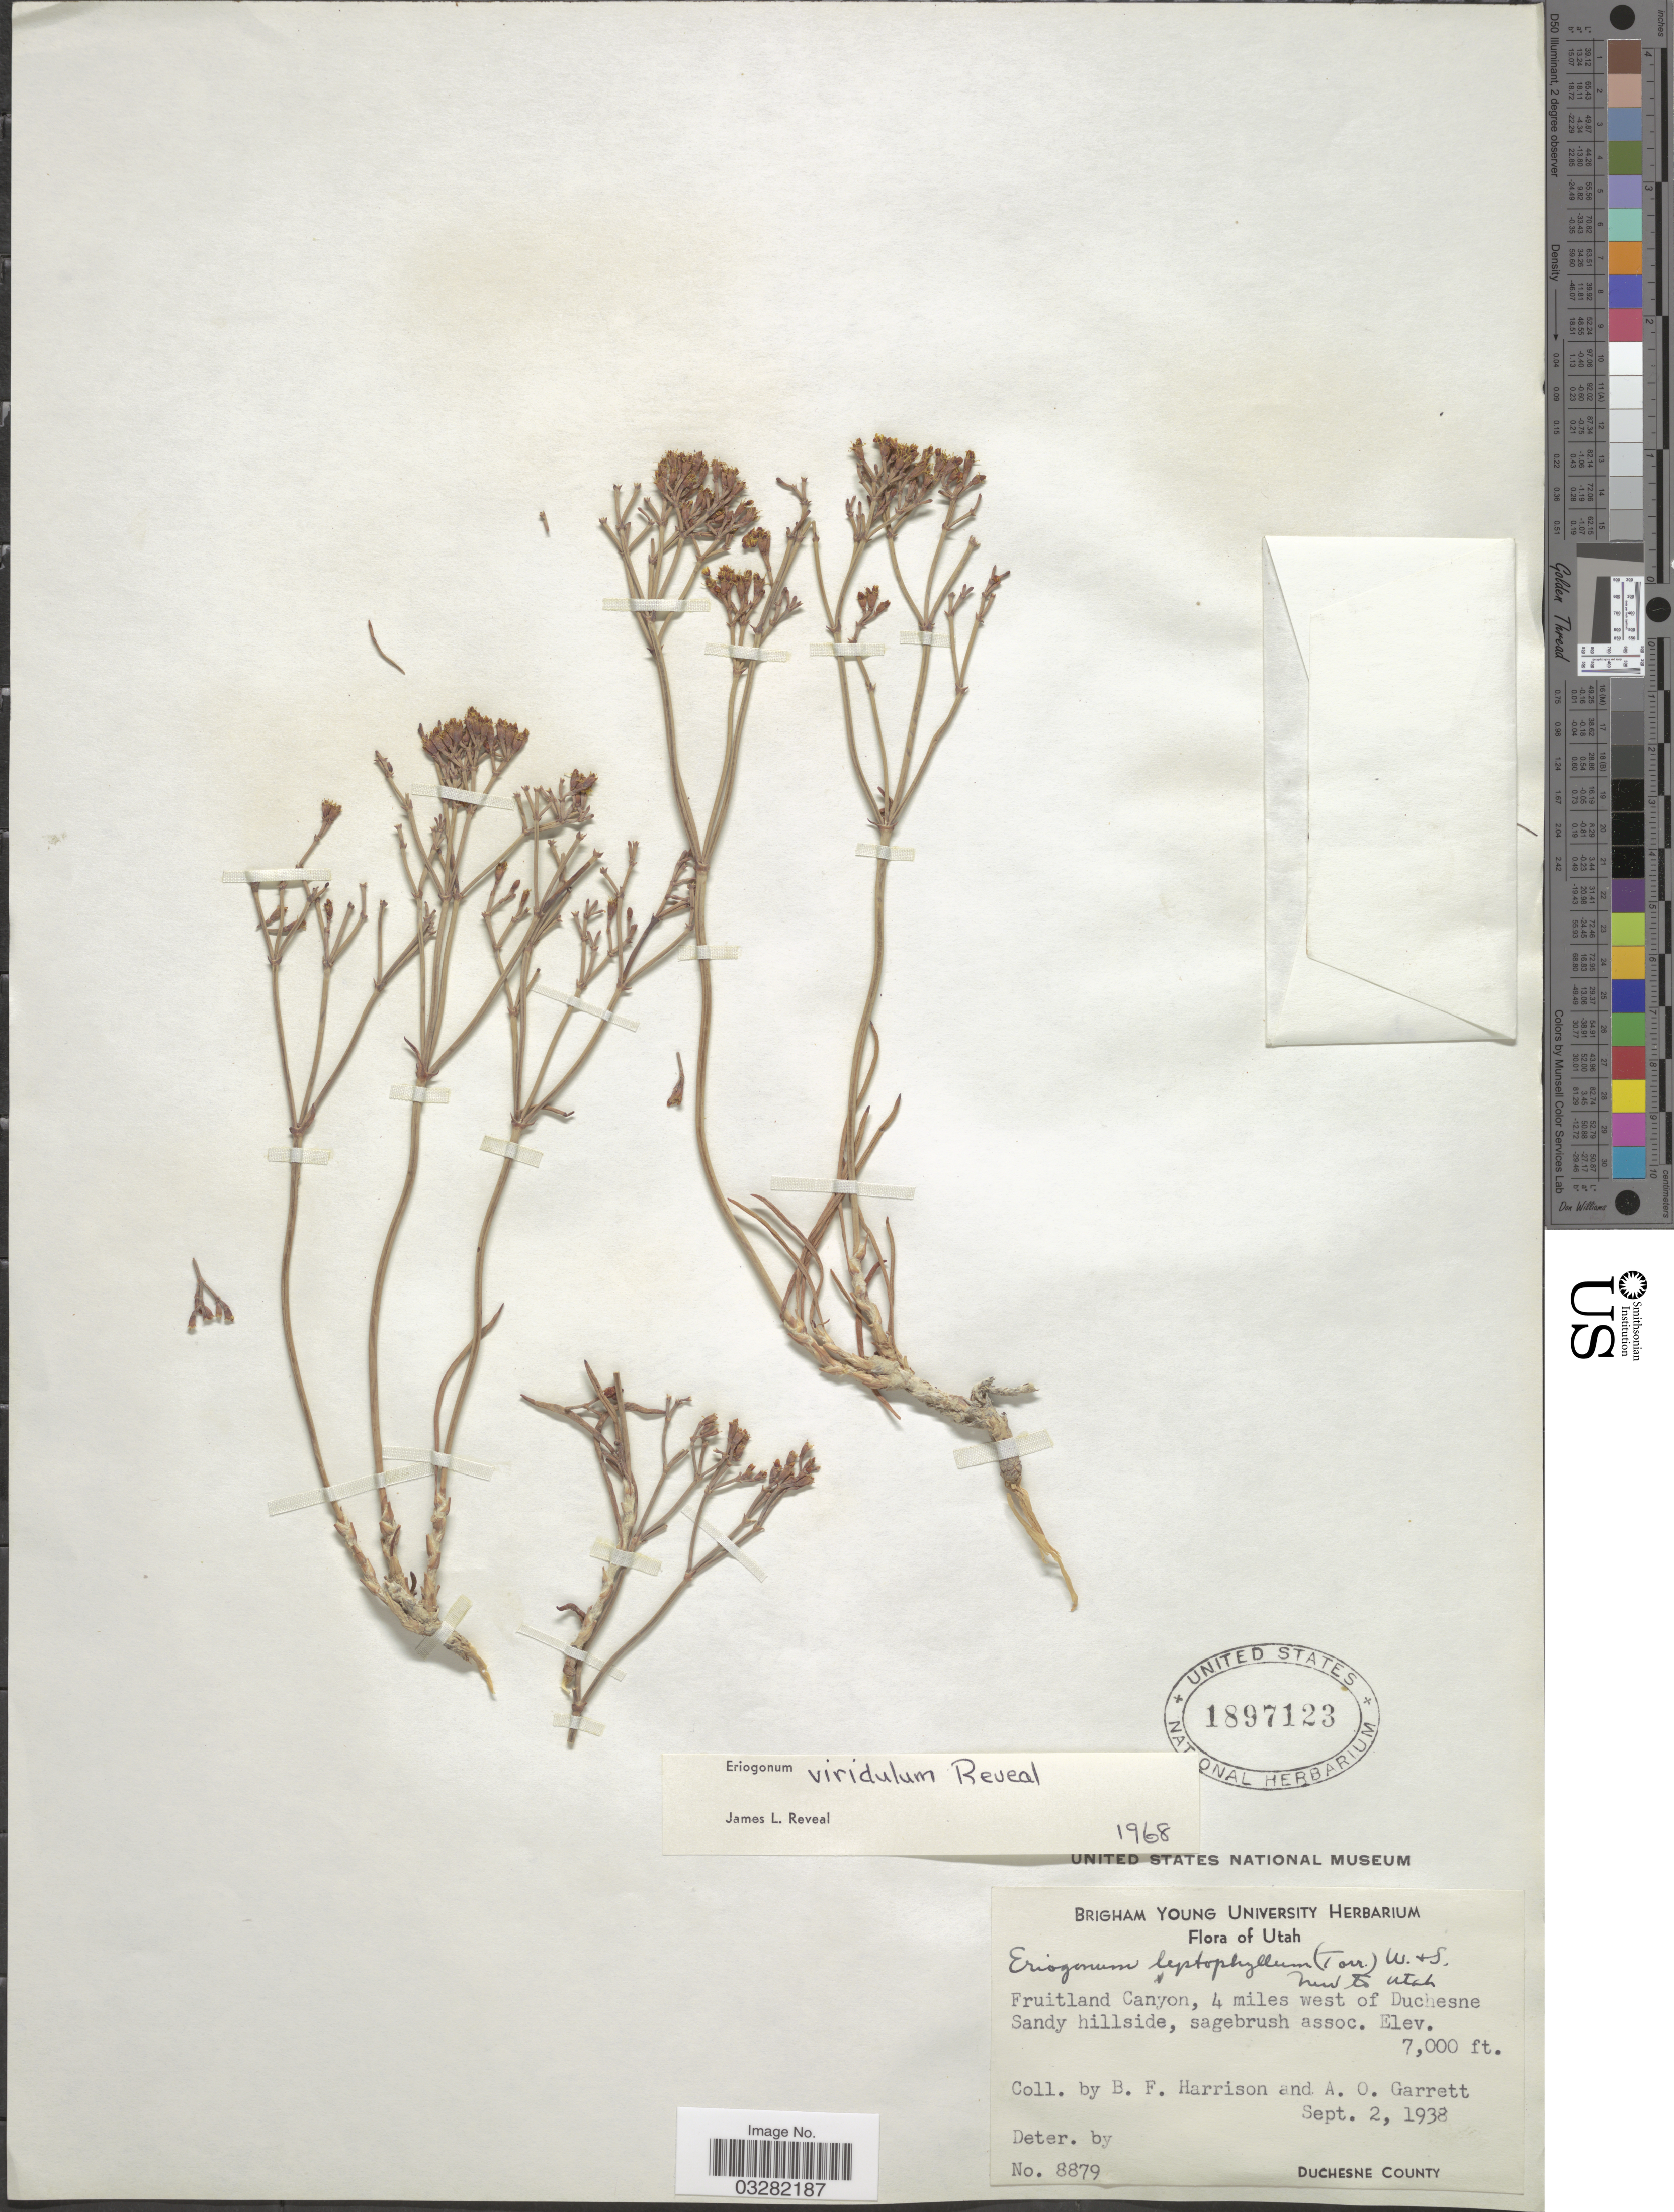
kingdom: Plantae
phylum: Tracheophyta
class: Magnoliopsida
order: Caryophyllales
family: Polygonaceae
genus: Eriogonum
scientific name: Eriogonum viridulum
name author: Reveal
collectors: B. F. Harrison & A. O. Garrett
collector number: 8879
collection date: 1938-09-02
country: United States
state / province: Utah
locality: Fruitland Canyon, 4 miles west of Duchesne. Sandy hillside.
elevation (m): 2134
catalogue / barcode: US 1897123